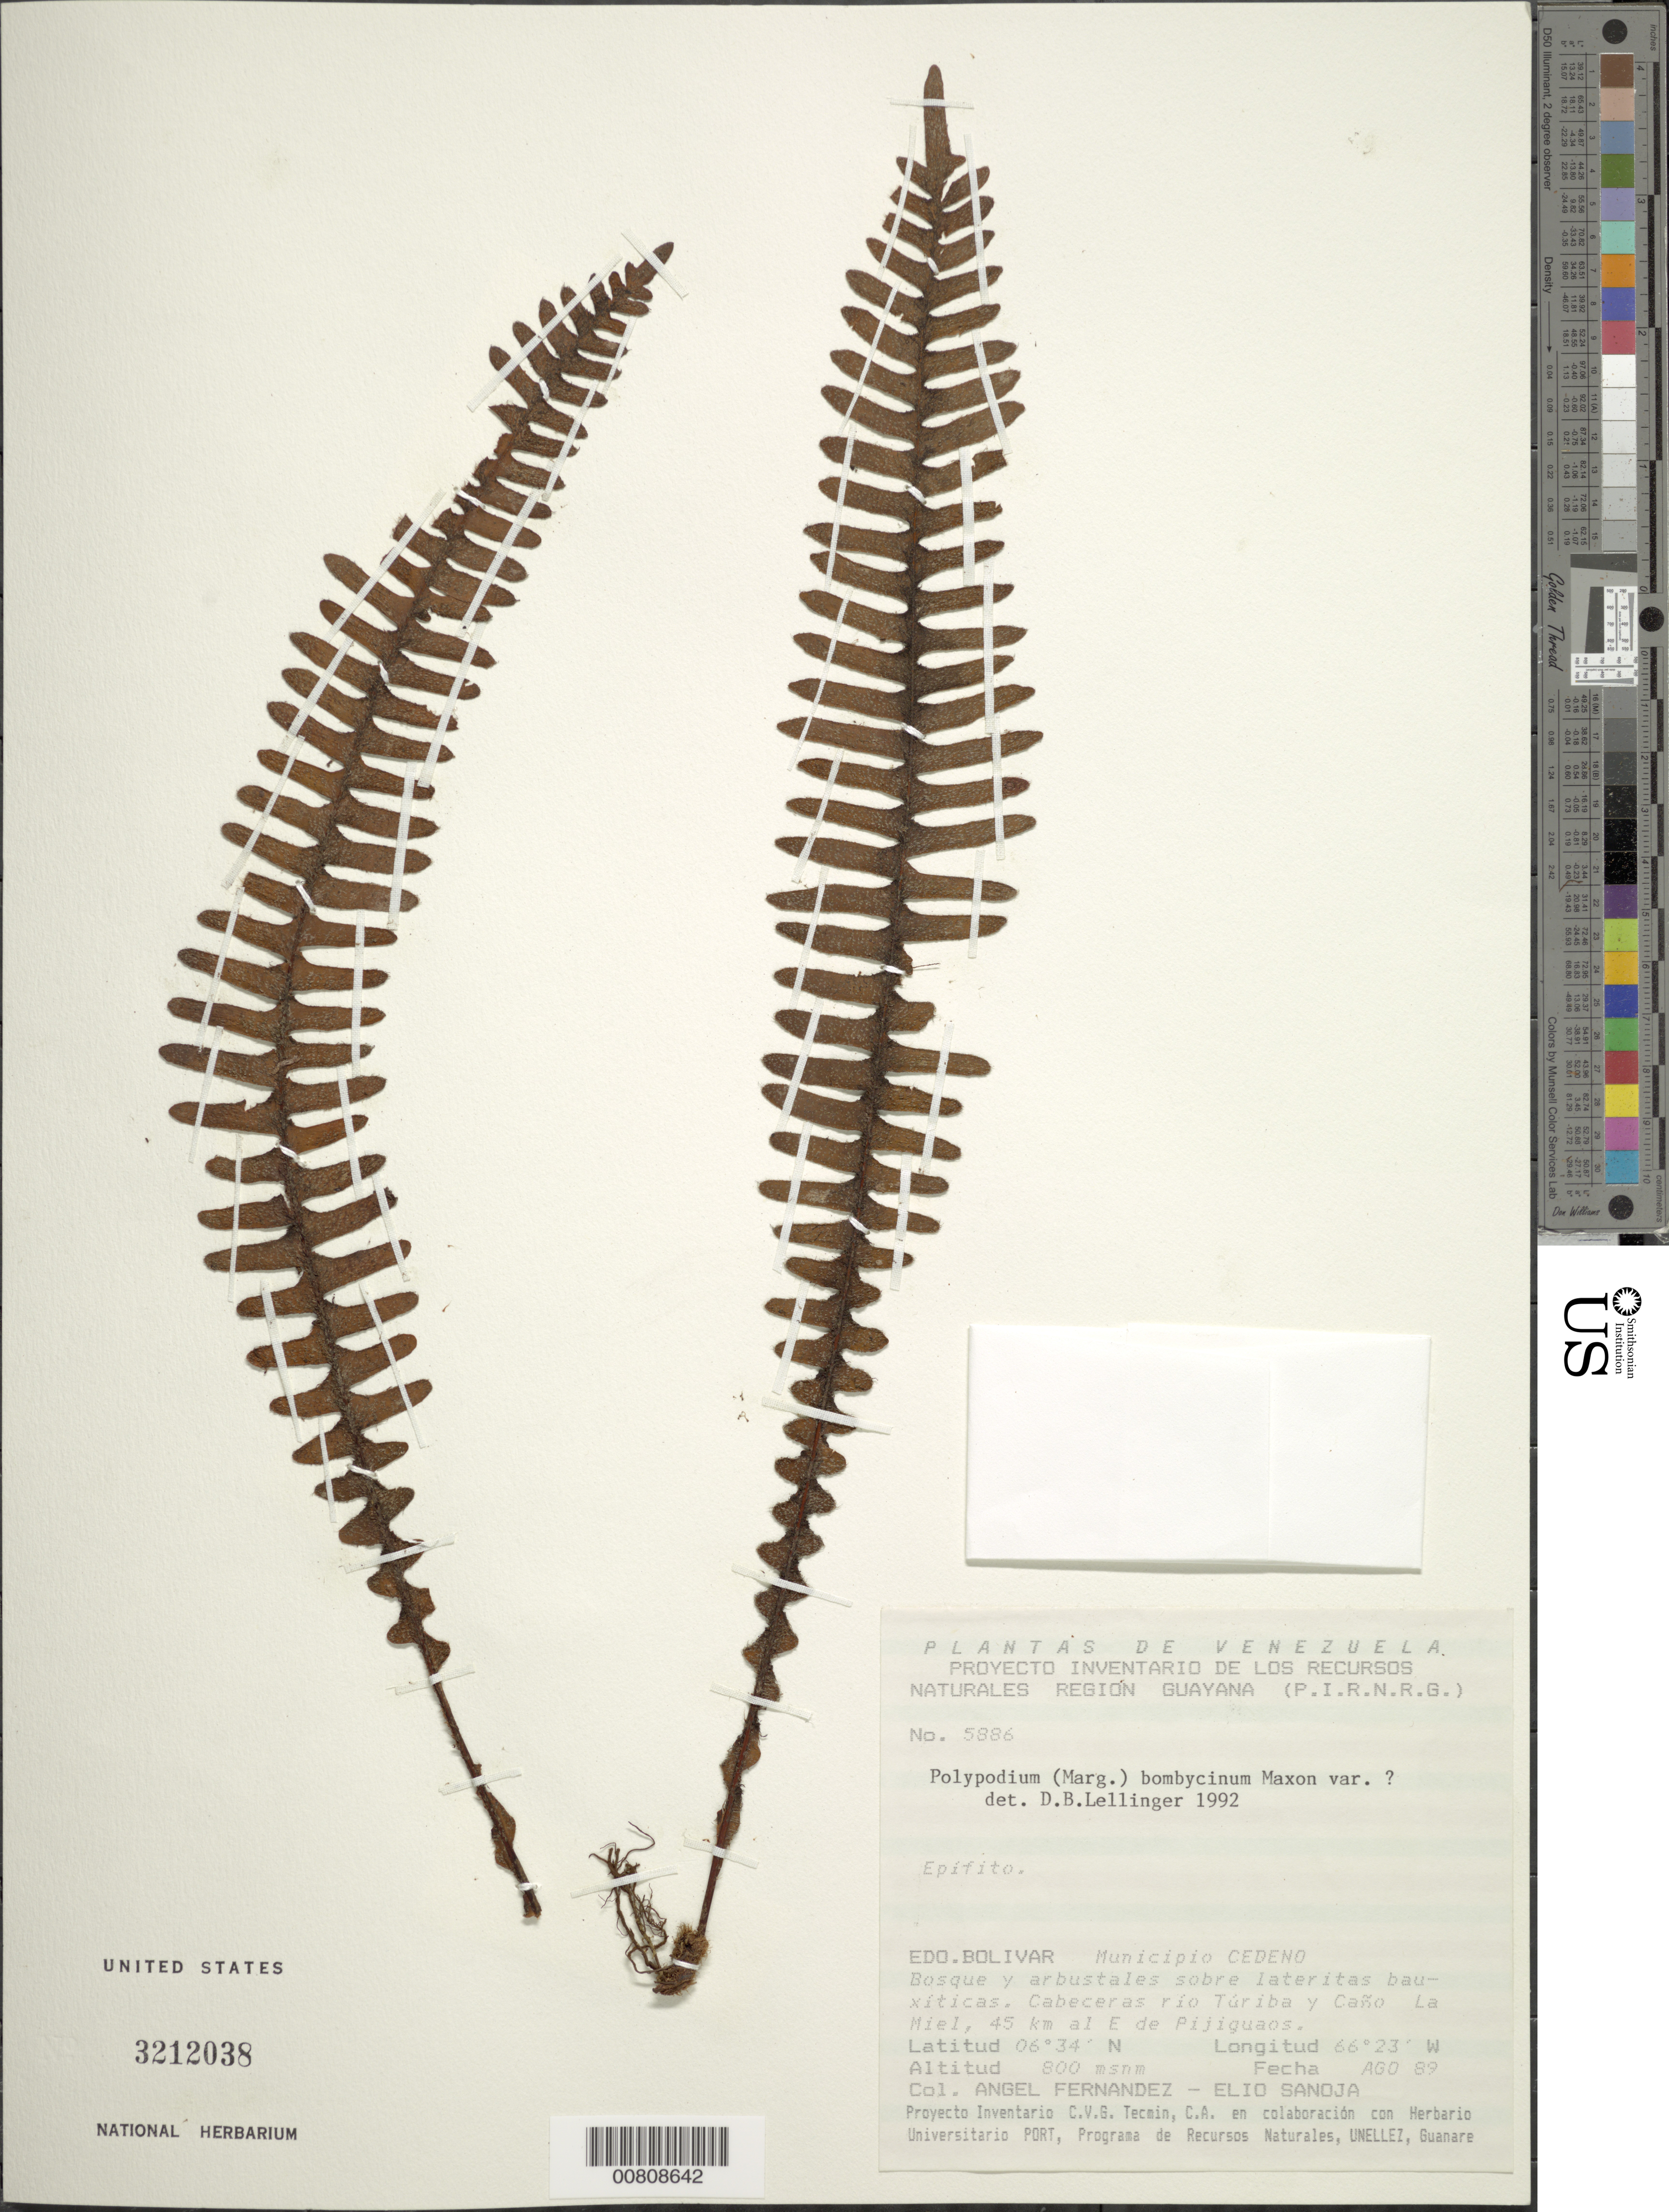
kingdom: Plantae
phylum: Tracheophyta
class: Polypodiopsida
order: Polypodiales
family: Polypodiaceae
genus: Pleopeltis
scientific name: Pleopeltis bombycina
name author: (Maxon) A.R. Sm.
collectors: A. Fernández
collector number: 5886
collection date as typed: Aug-89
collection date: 1989-08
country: Venezuela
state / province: Bolívar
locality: Mun. Cedeño, cabeceras Río Túriba y Caño La Miel, 45 km E of Pijiguaos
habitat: Bosque y arbustales sobre lateritas bauxiticas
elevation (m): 800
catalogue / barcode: US 3212038